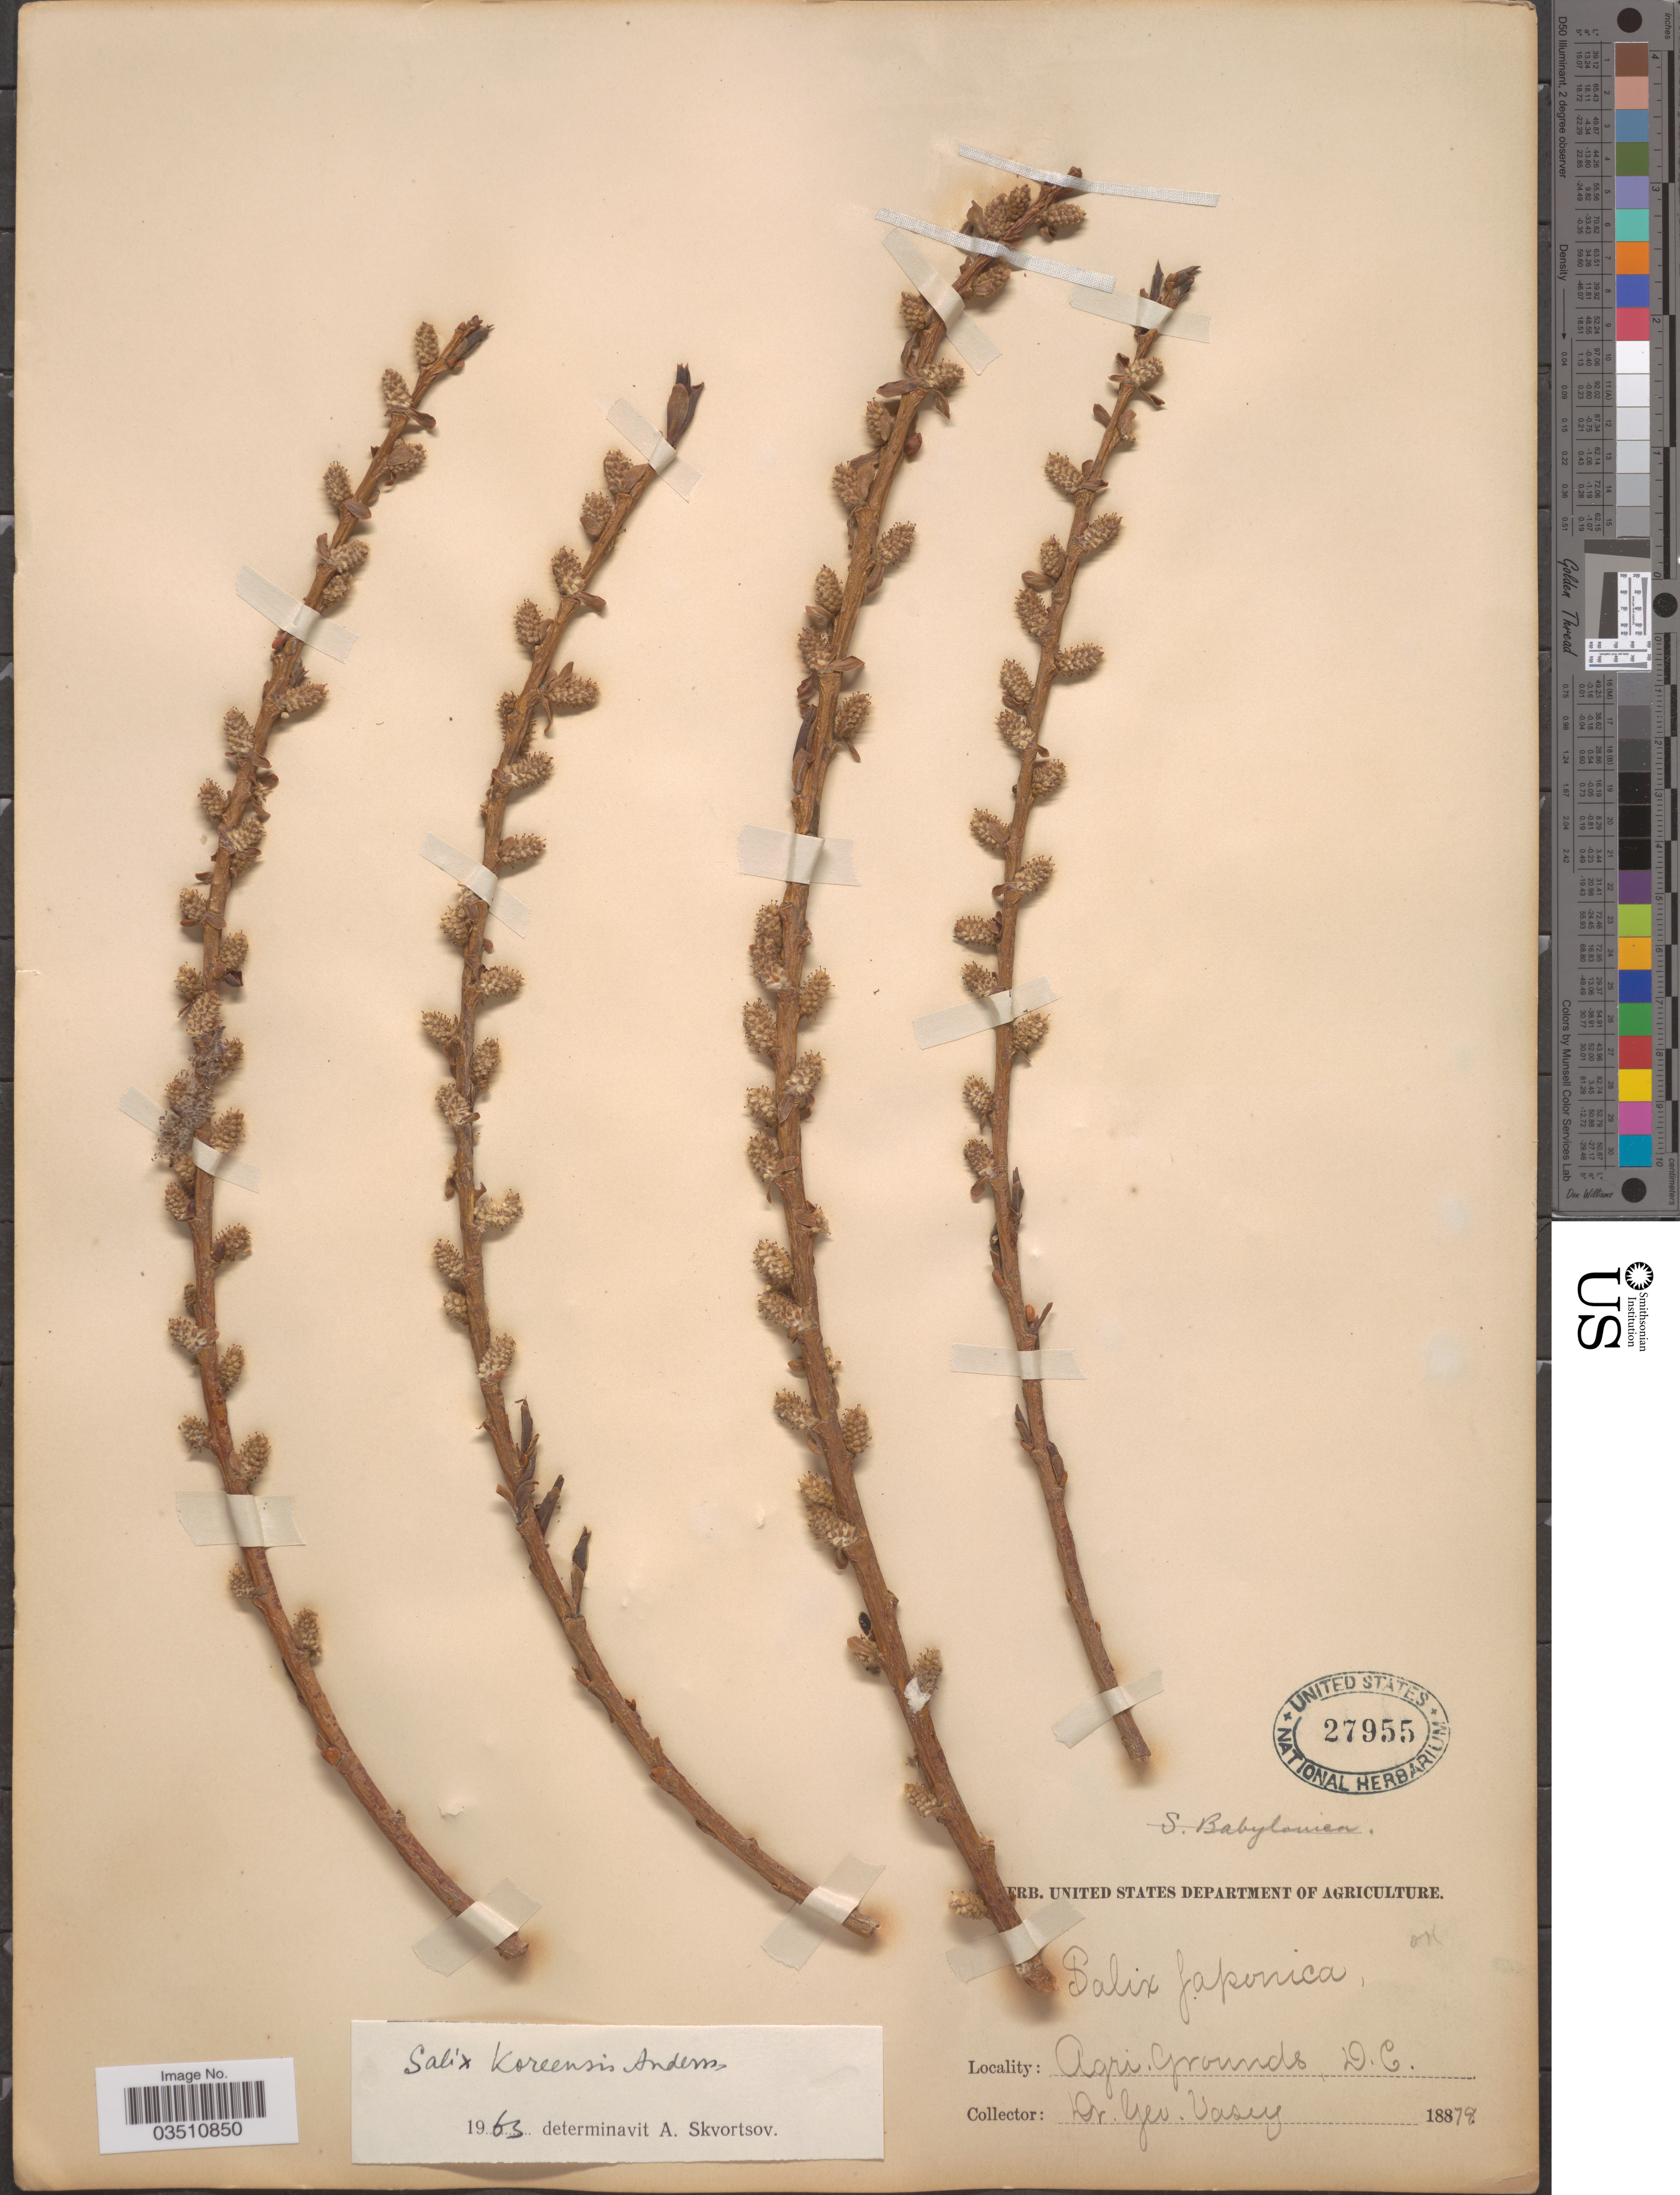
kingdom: Plantae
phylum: Tracheophyta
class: Magnoliopsida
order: Malpighiales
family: Salicaceae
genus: Salix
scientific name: Salix koreensis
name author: Andersson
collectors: G. Vasey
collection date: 1878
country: United States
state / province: District of Columbia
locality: Agr. Grounds.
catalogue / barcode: US 27955